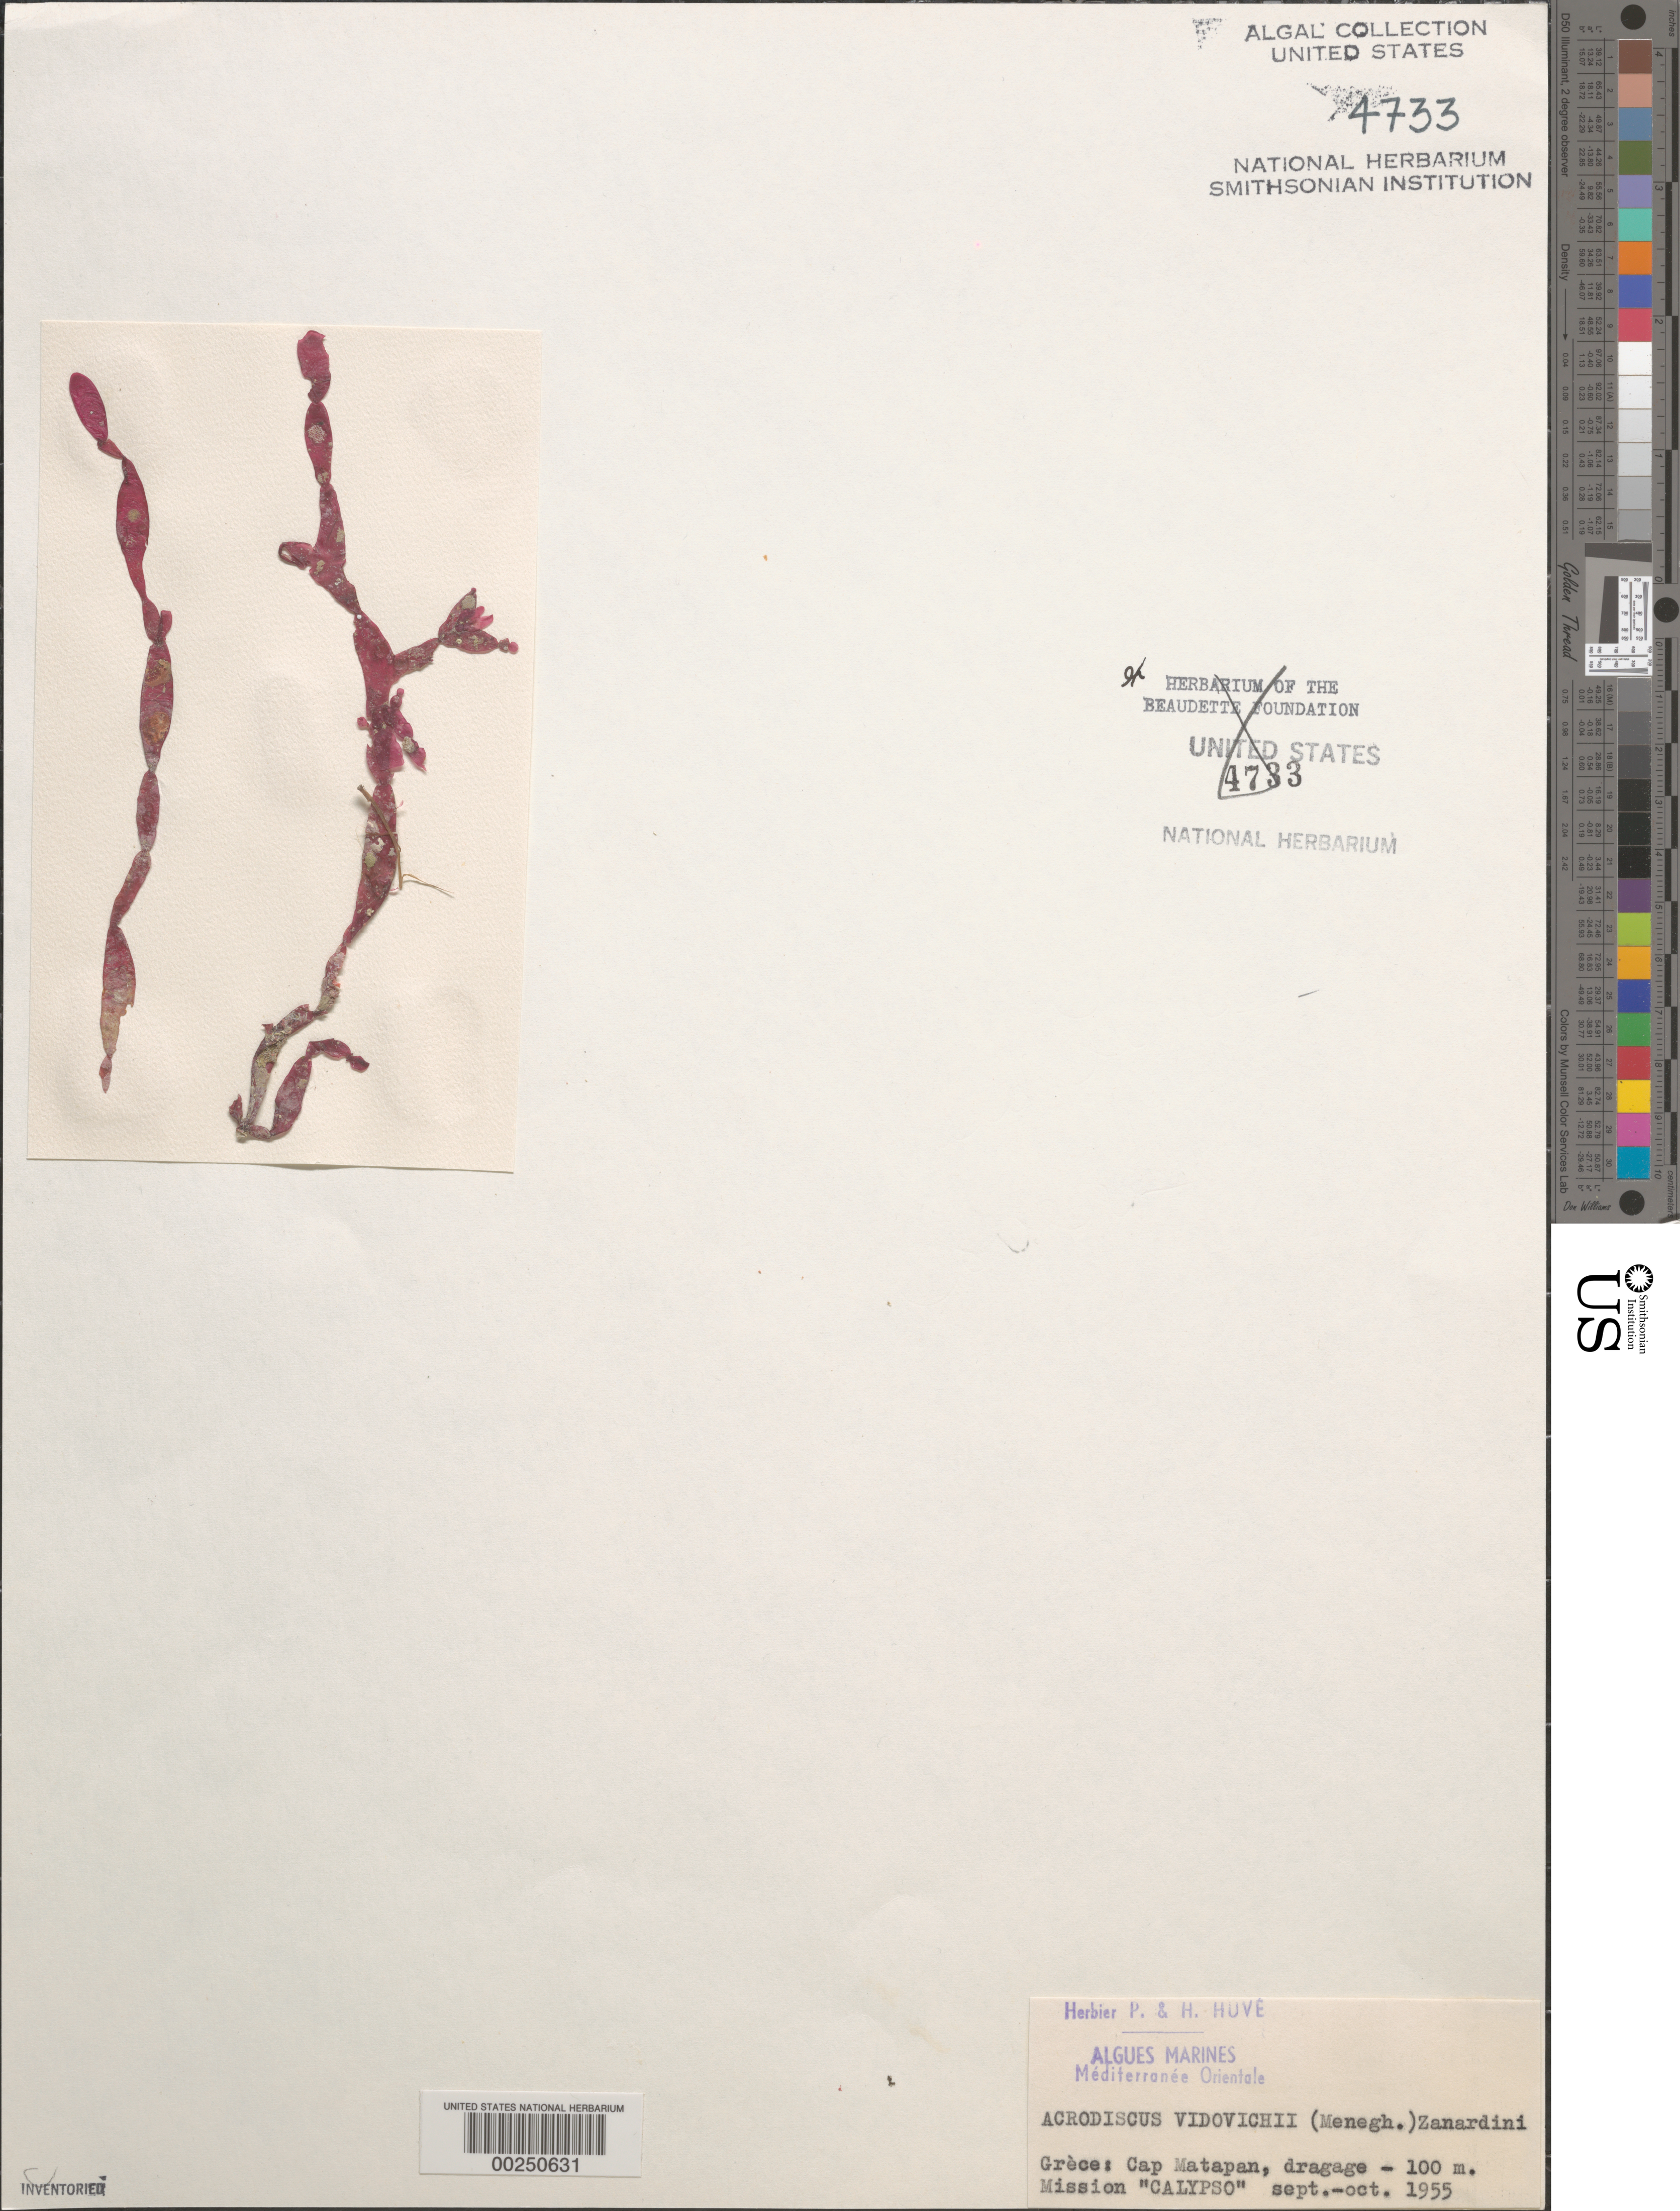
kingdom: Plantae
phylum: Rhodophyta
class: Florideophyceae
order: Halymeniales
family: Halymeniaceae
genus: Acrodiscus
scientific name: Acrodiscus vidovichii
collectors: P. Huve & H. Huve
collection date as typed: Sep 1955 TO -- Oct 1955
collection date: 1955-09/1955-10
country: Greece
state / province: Peloponnese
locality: Cape Tainaron (Cap Matapan)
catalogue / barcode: US 4733